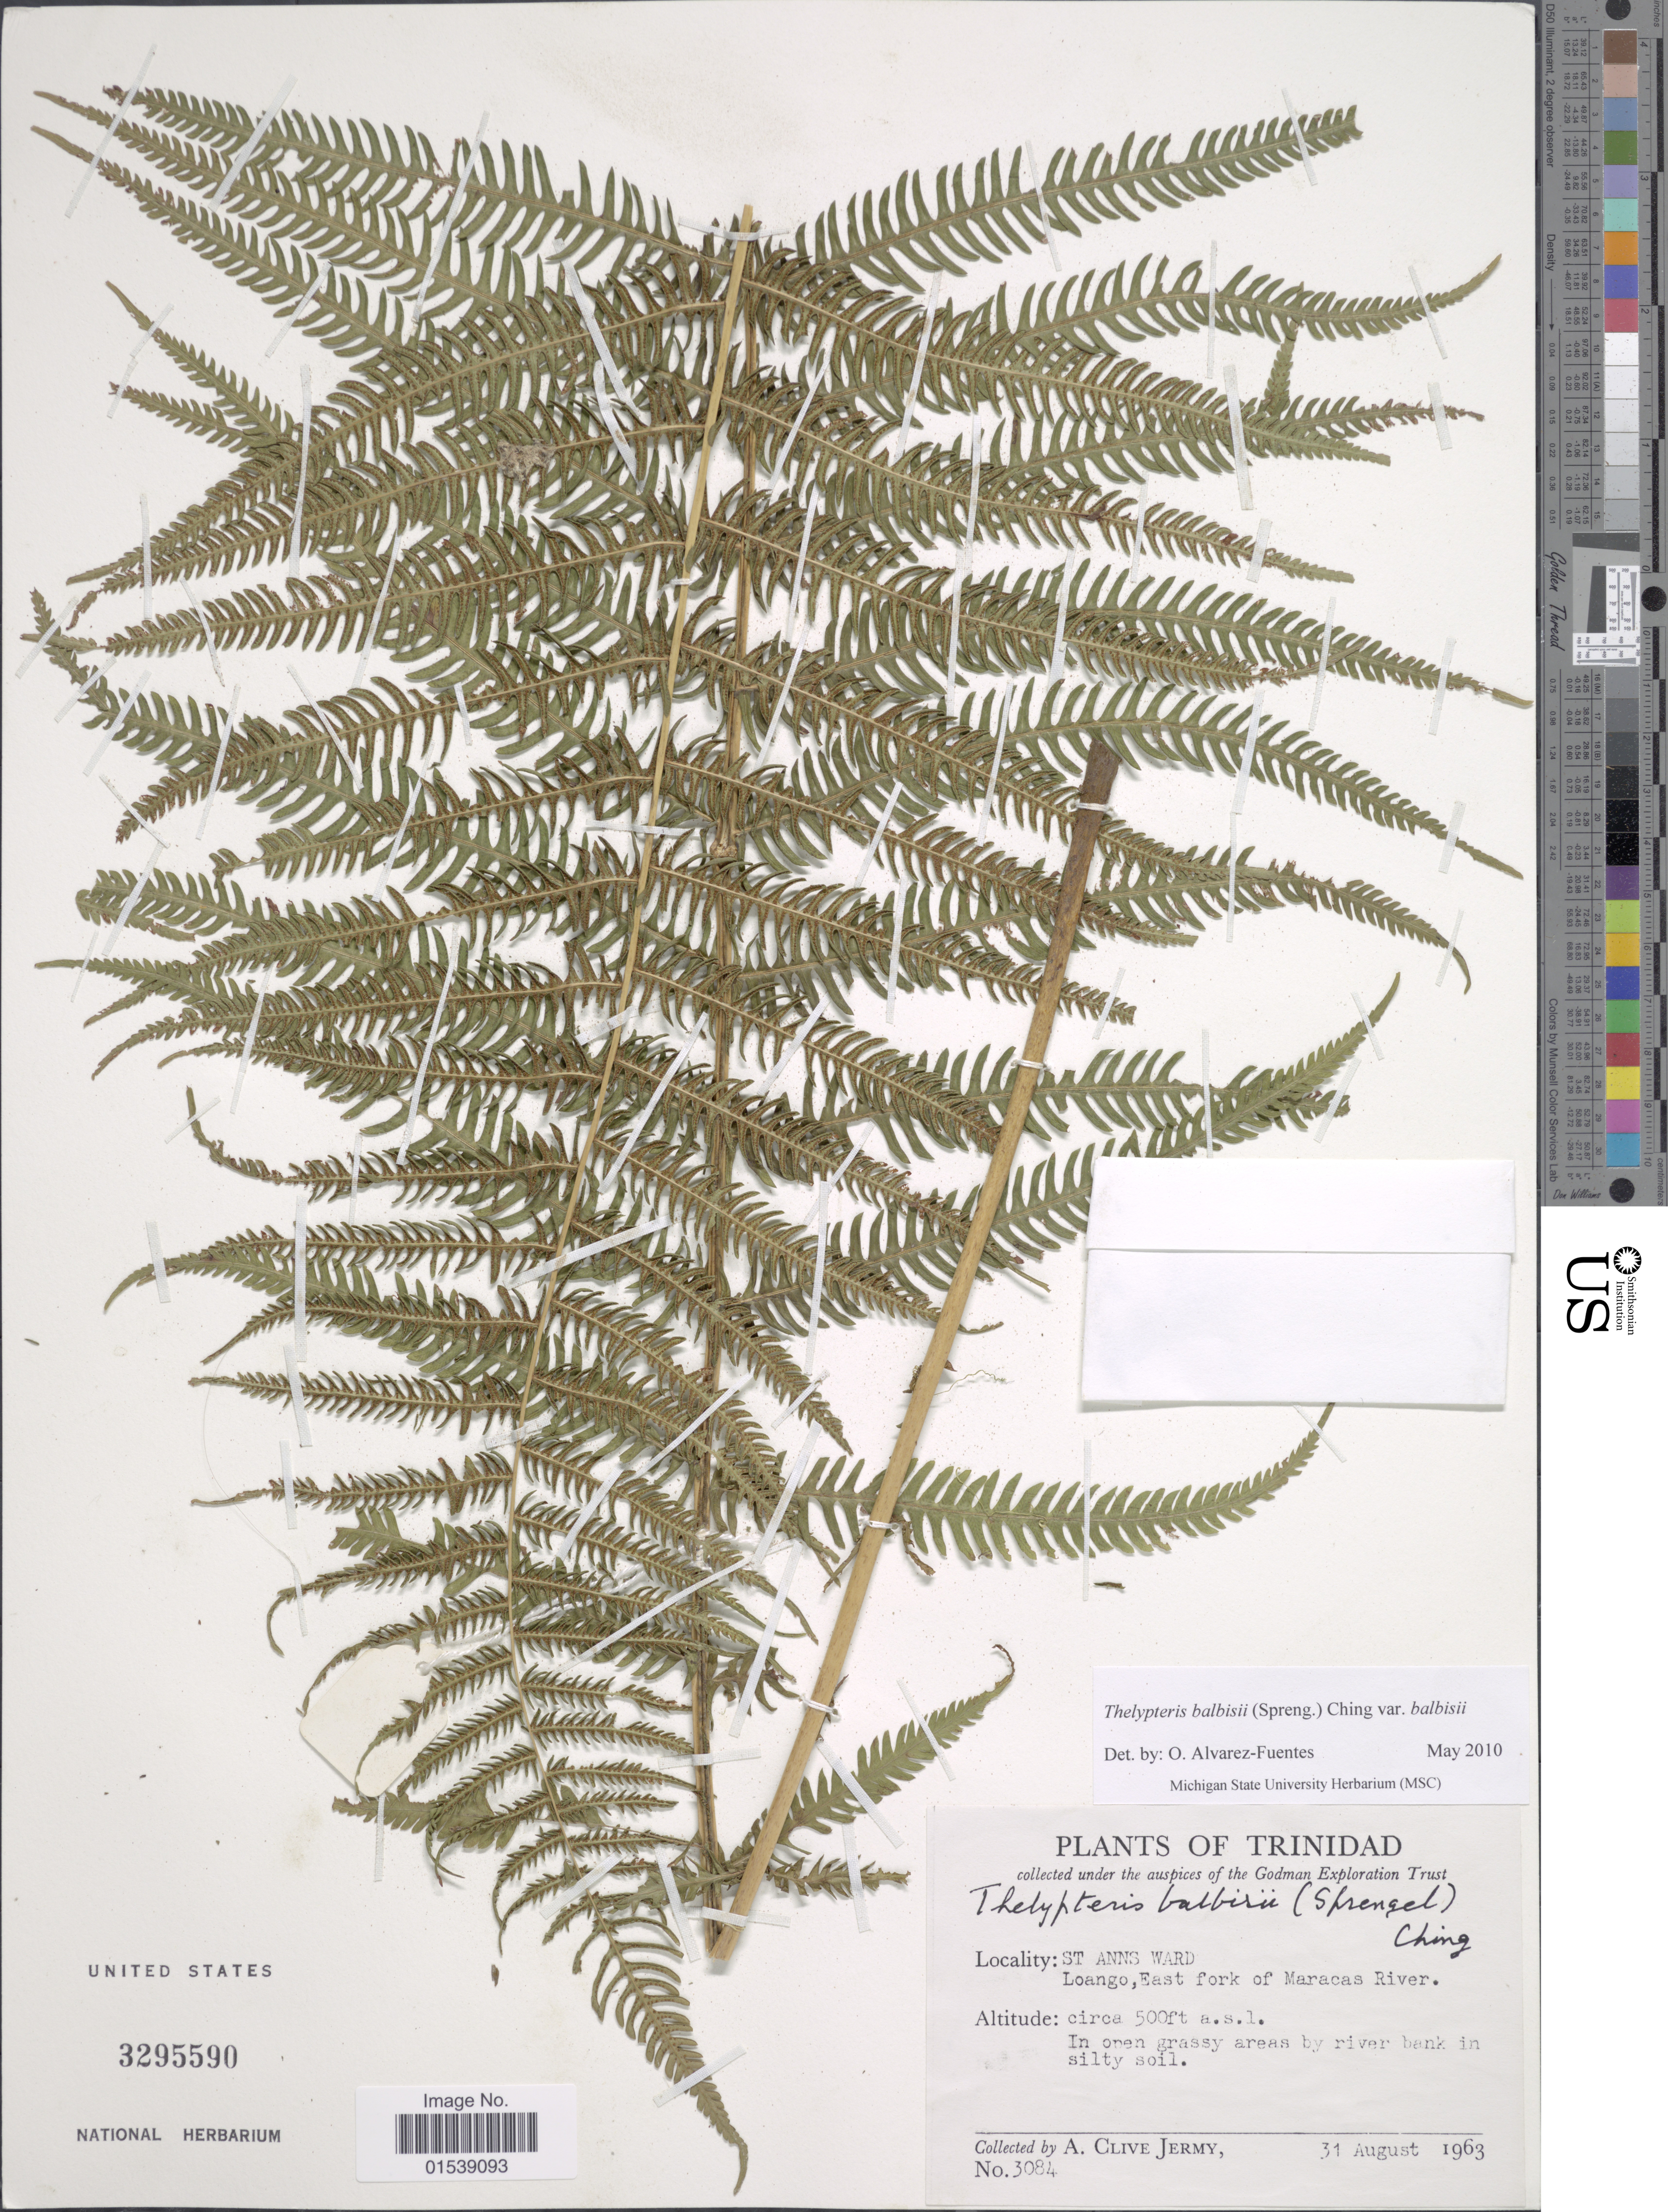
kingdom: Plantae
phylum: Tracheophyta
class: Polypodiopsida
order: Polypodiales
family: Thelypteridaceae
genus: Amauropelta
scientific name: Amauropelta balbisii (Spreng.) comb. nov., ined. 2015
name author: (Spreng.)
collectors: A. Jermy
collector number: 3084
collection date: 1963-08-31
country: Trinidad and Tobago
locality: Trinidad, St. Anns Ward, Loango, East Fork of Maracas River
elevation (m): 152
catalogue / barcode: US 3295590